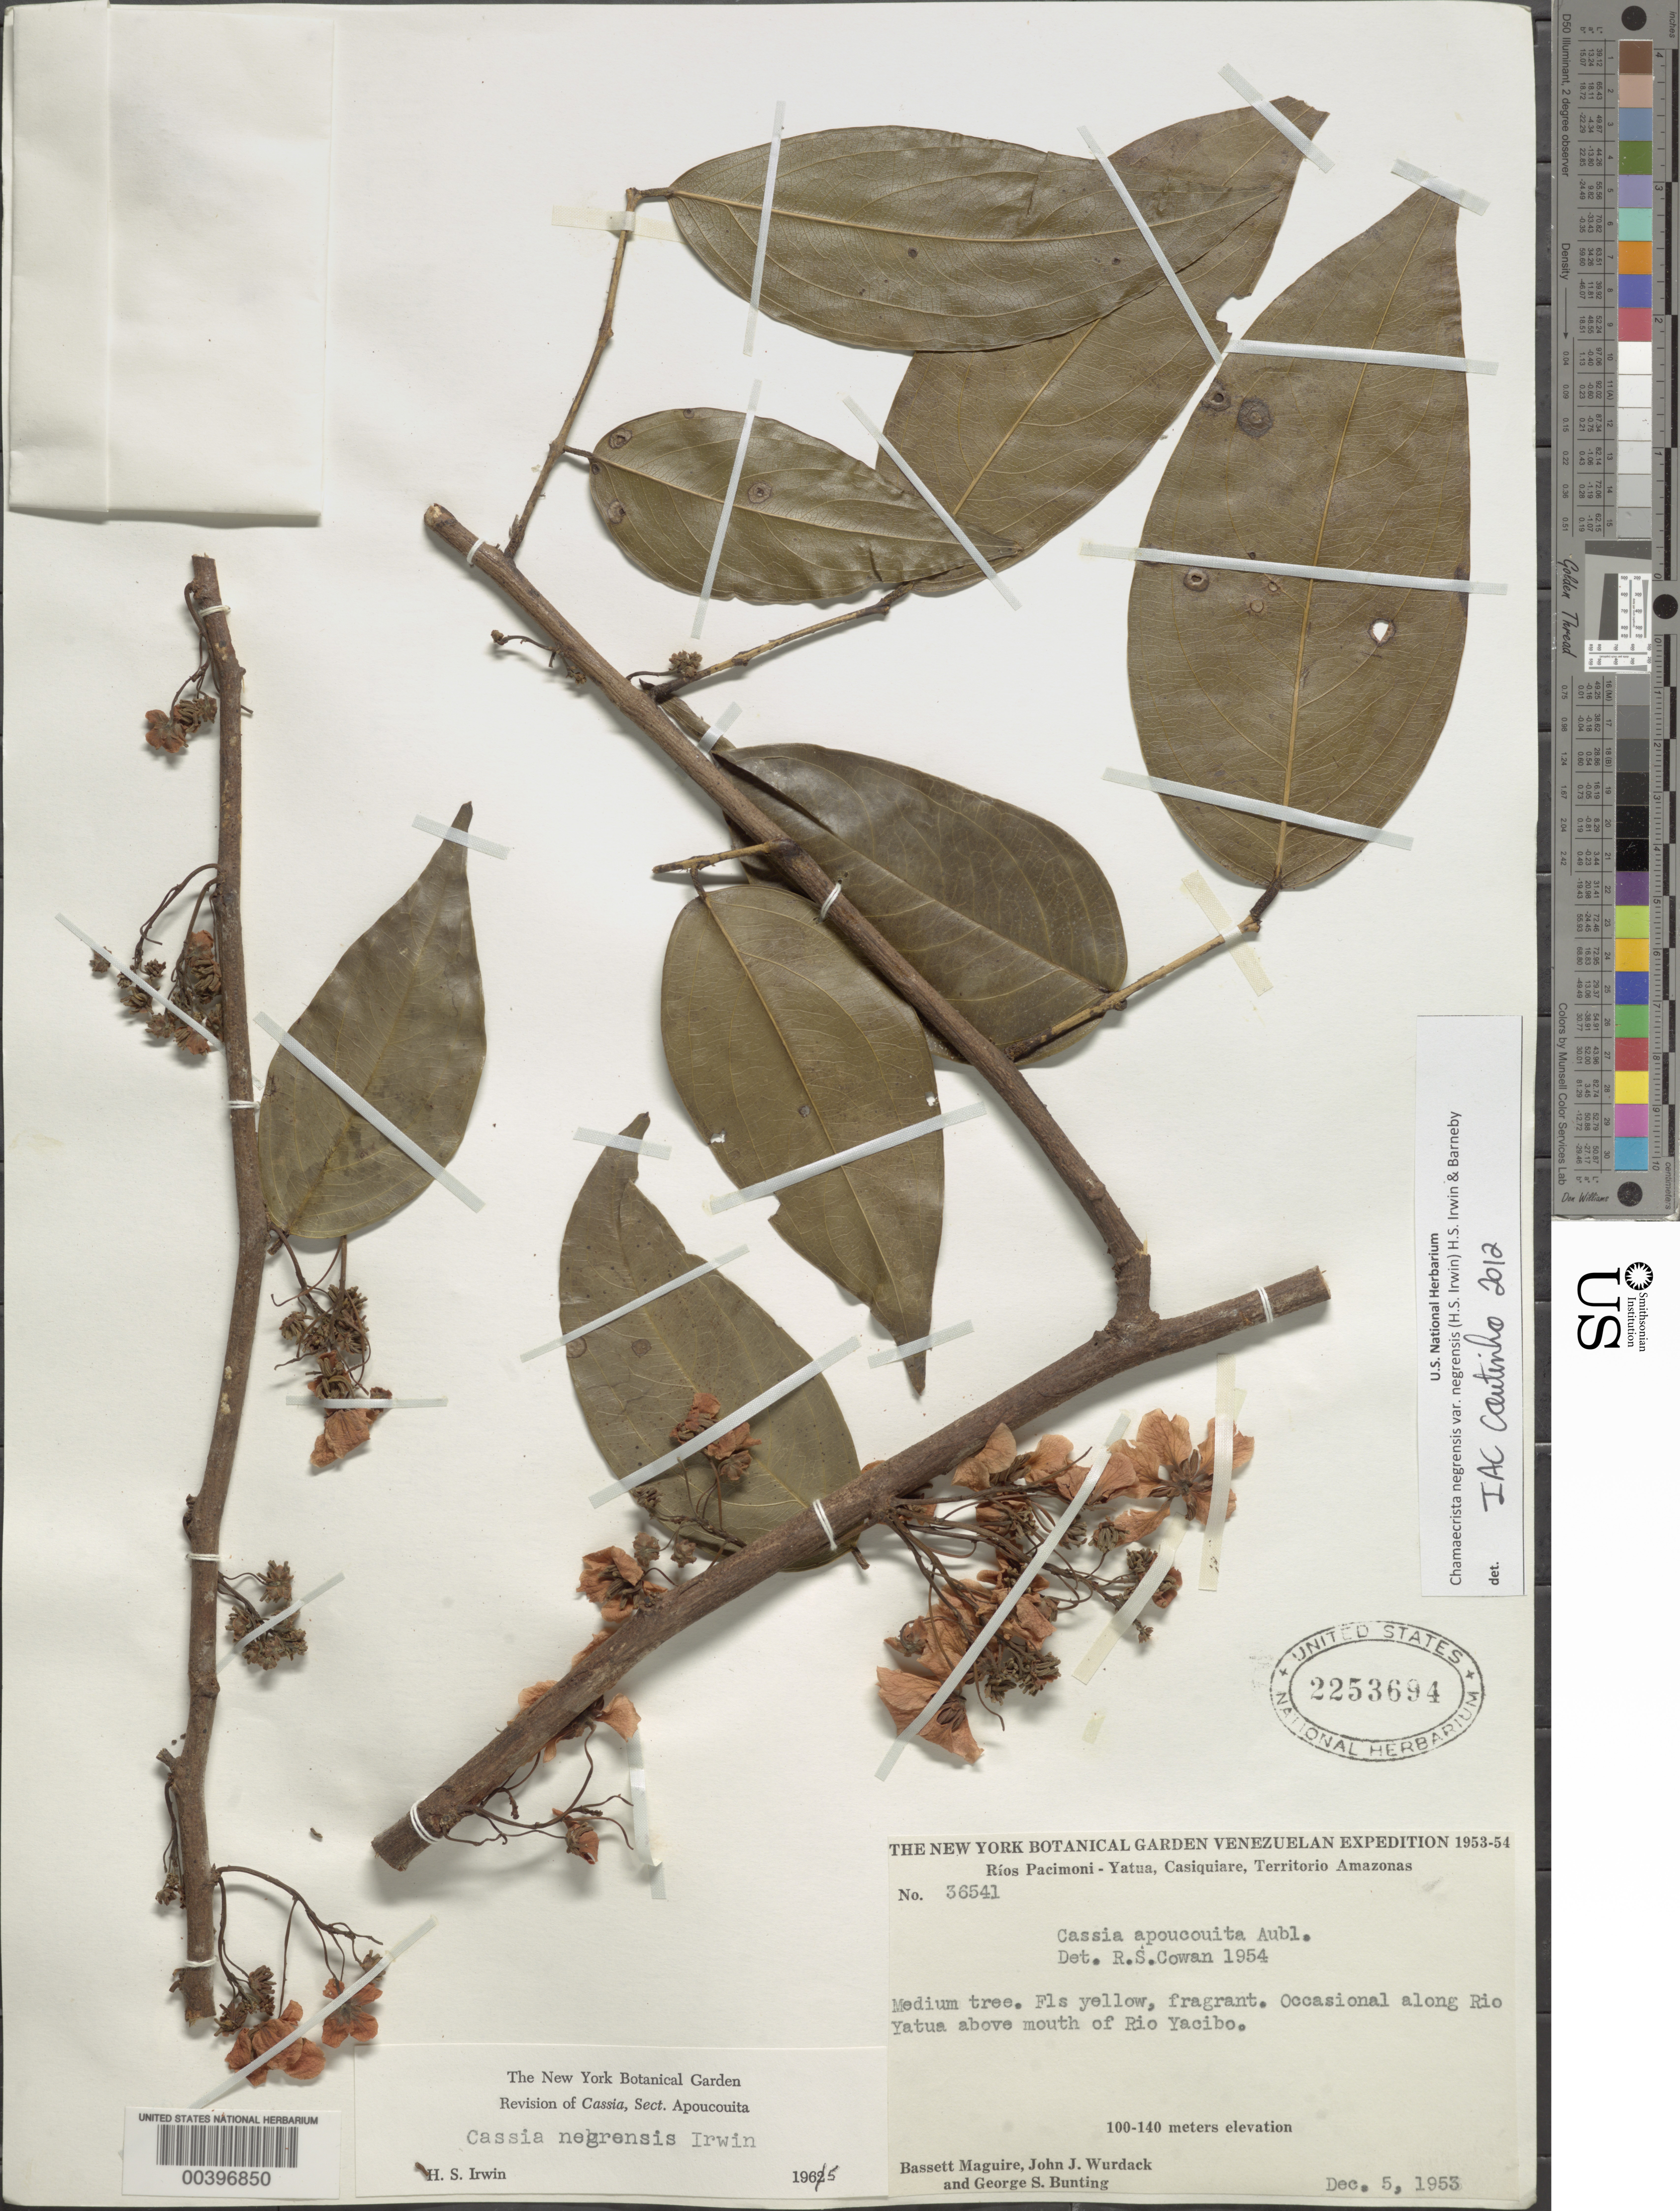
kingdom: Plantae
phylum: Tracheophyta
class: Magnoliopsida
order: Fabales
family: Fabaceae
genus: Chamaecrista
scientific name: Chamaecrista negrensis var. negrensis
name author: (H.S. Irwin) H.S. Irwin & Barneby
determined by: Coutinho, I. A. C.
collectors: B. Maguire, J. J. Wurdack & G. S. Bunting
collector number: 36541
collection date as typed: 05 Dec 1953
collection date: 1953-12-05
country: Venezuela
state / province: Amazonas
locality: Along Rio Yatua above mouth of Rio Yacibo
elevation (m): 100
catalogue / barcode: US 2253694